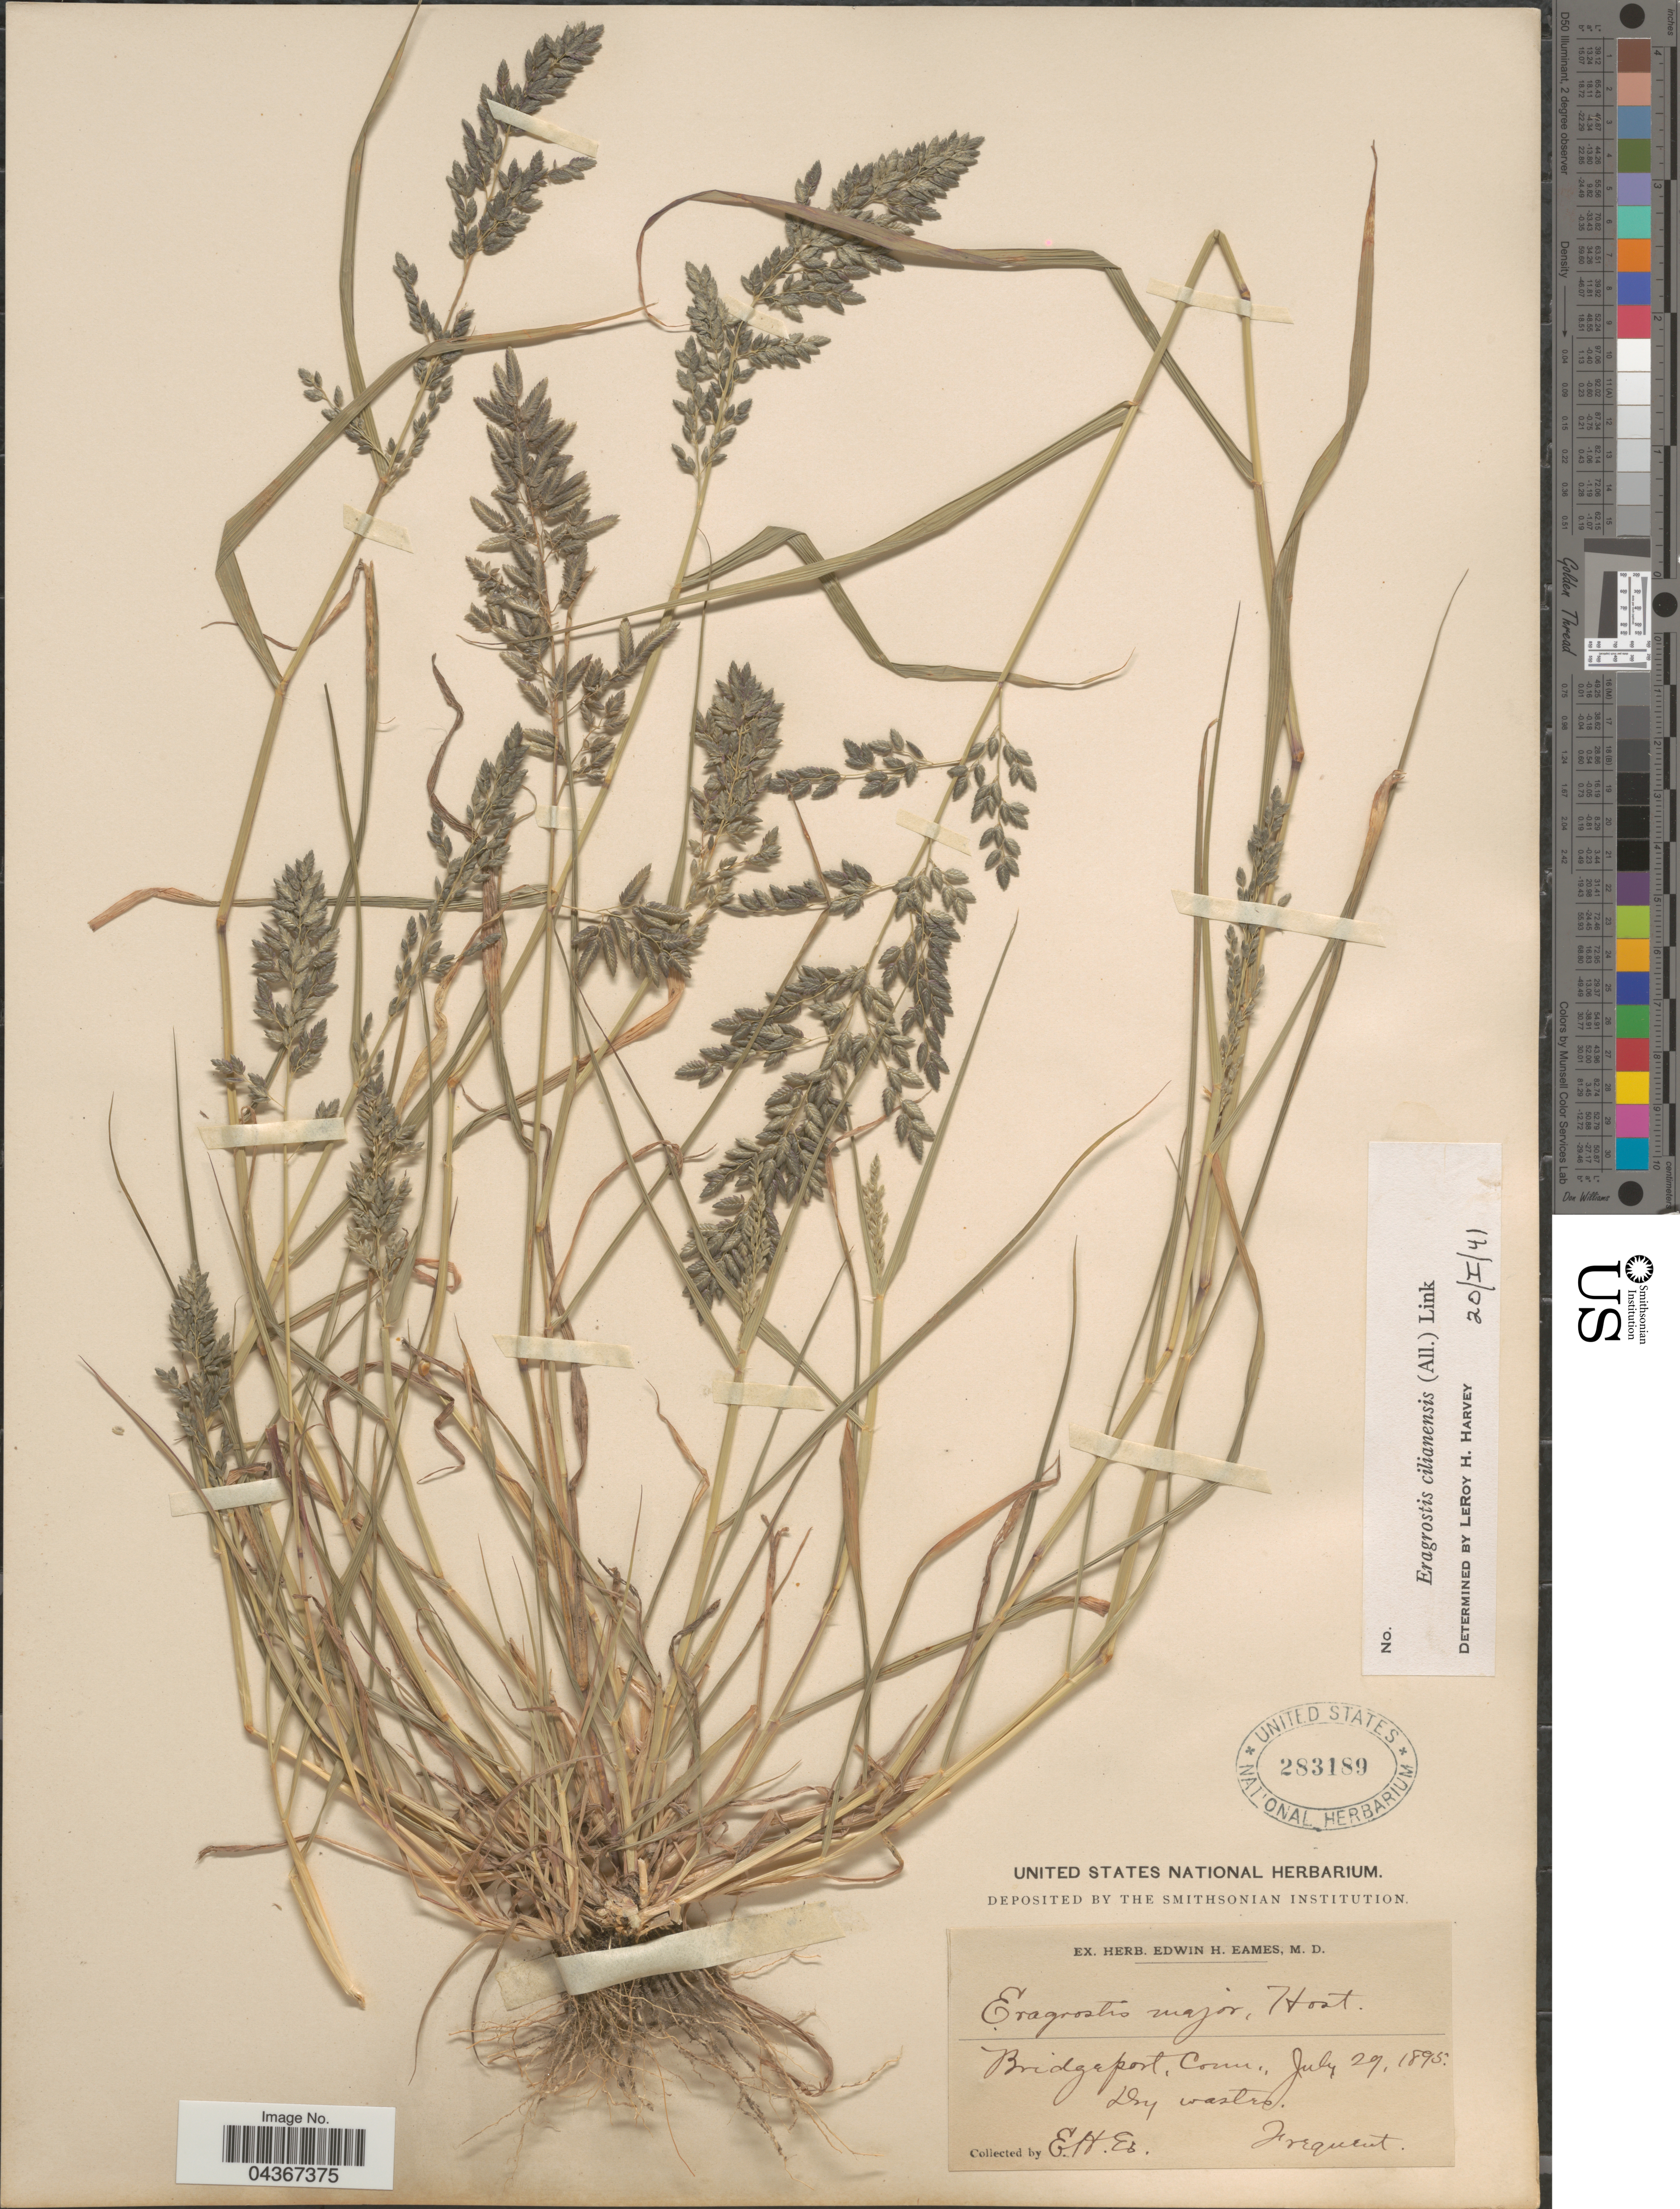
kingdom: Plantae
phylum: Tracheophyta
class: Liliopsida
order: Poales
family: Poaceae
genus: Eragrostis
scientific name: Eragrostis cilianensis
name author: (Bellardi) Vignolo ex Janch.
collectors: E. H. Eames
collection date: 1895-07-29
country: United States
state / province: Connecticut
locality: Bridgeport. Frequent.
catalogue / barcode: US 283189